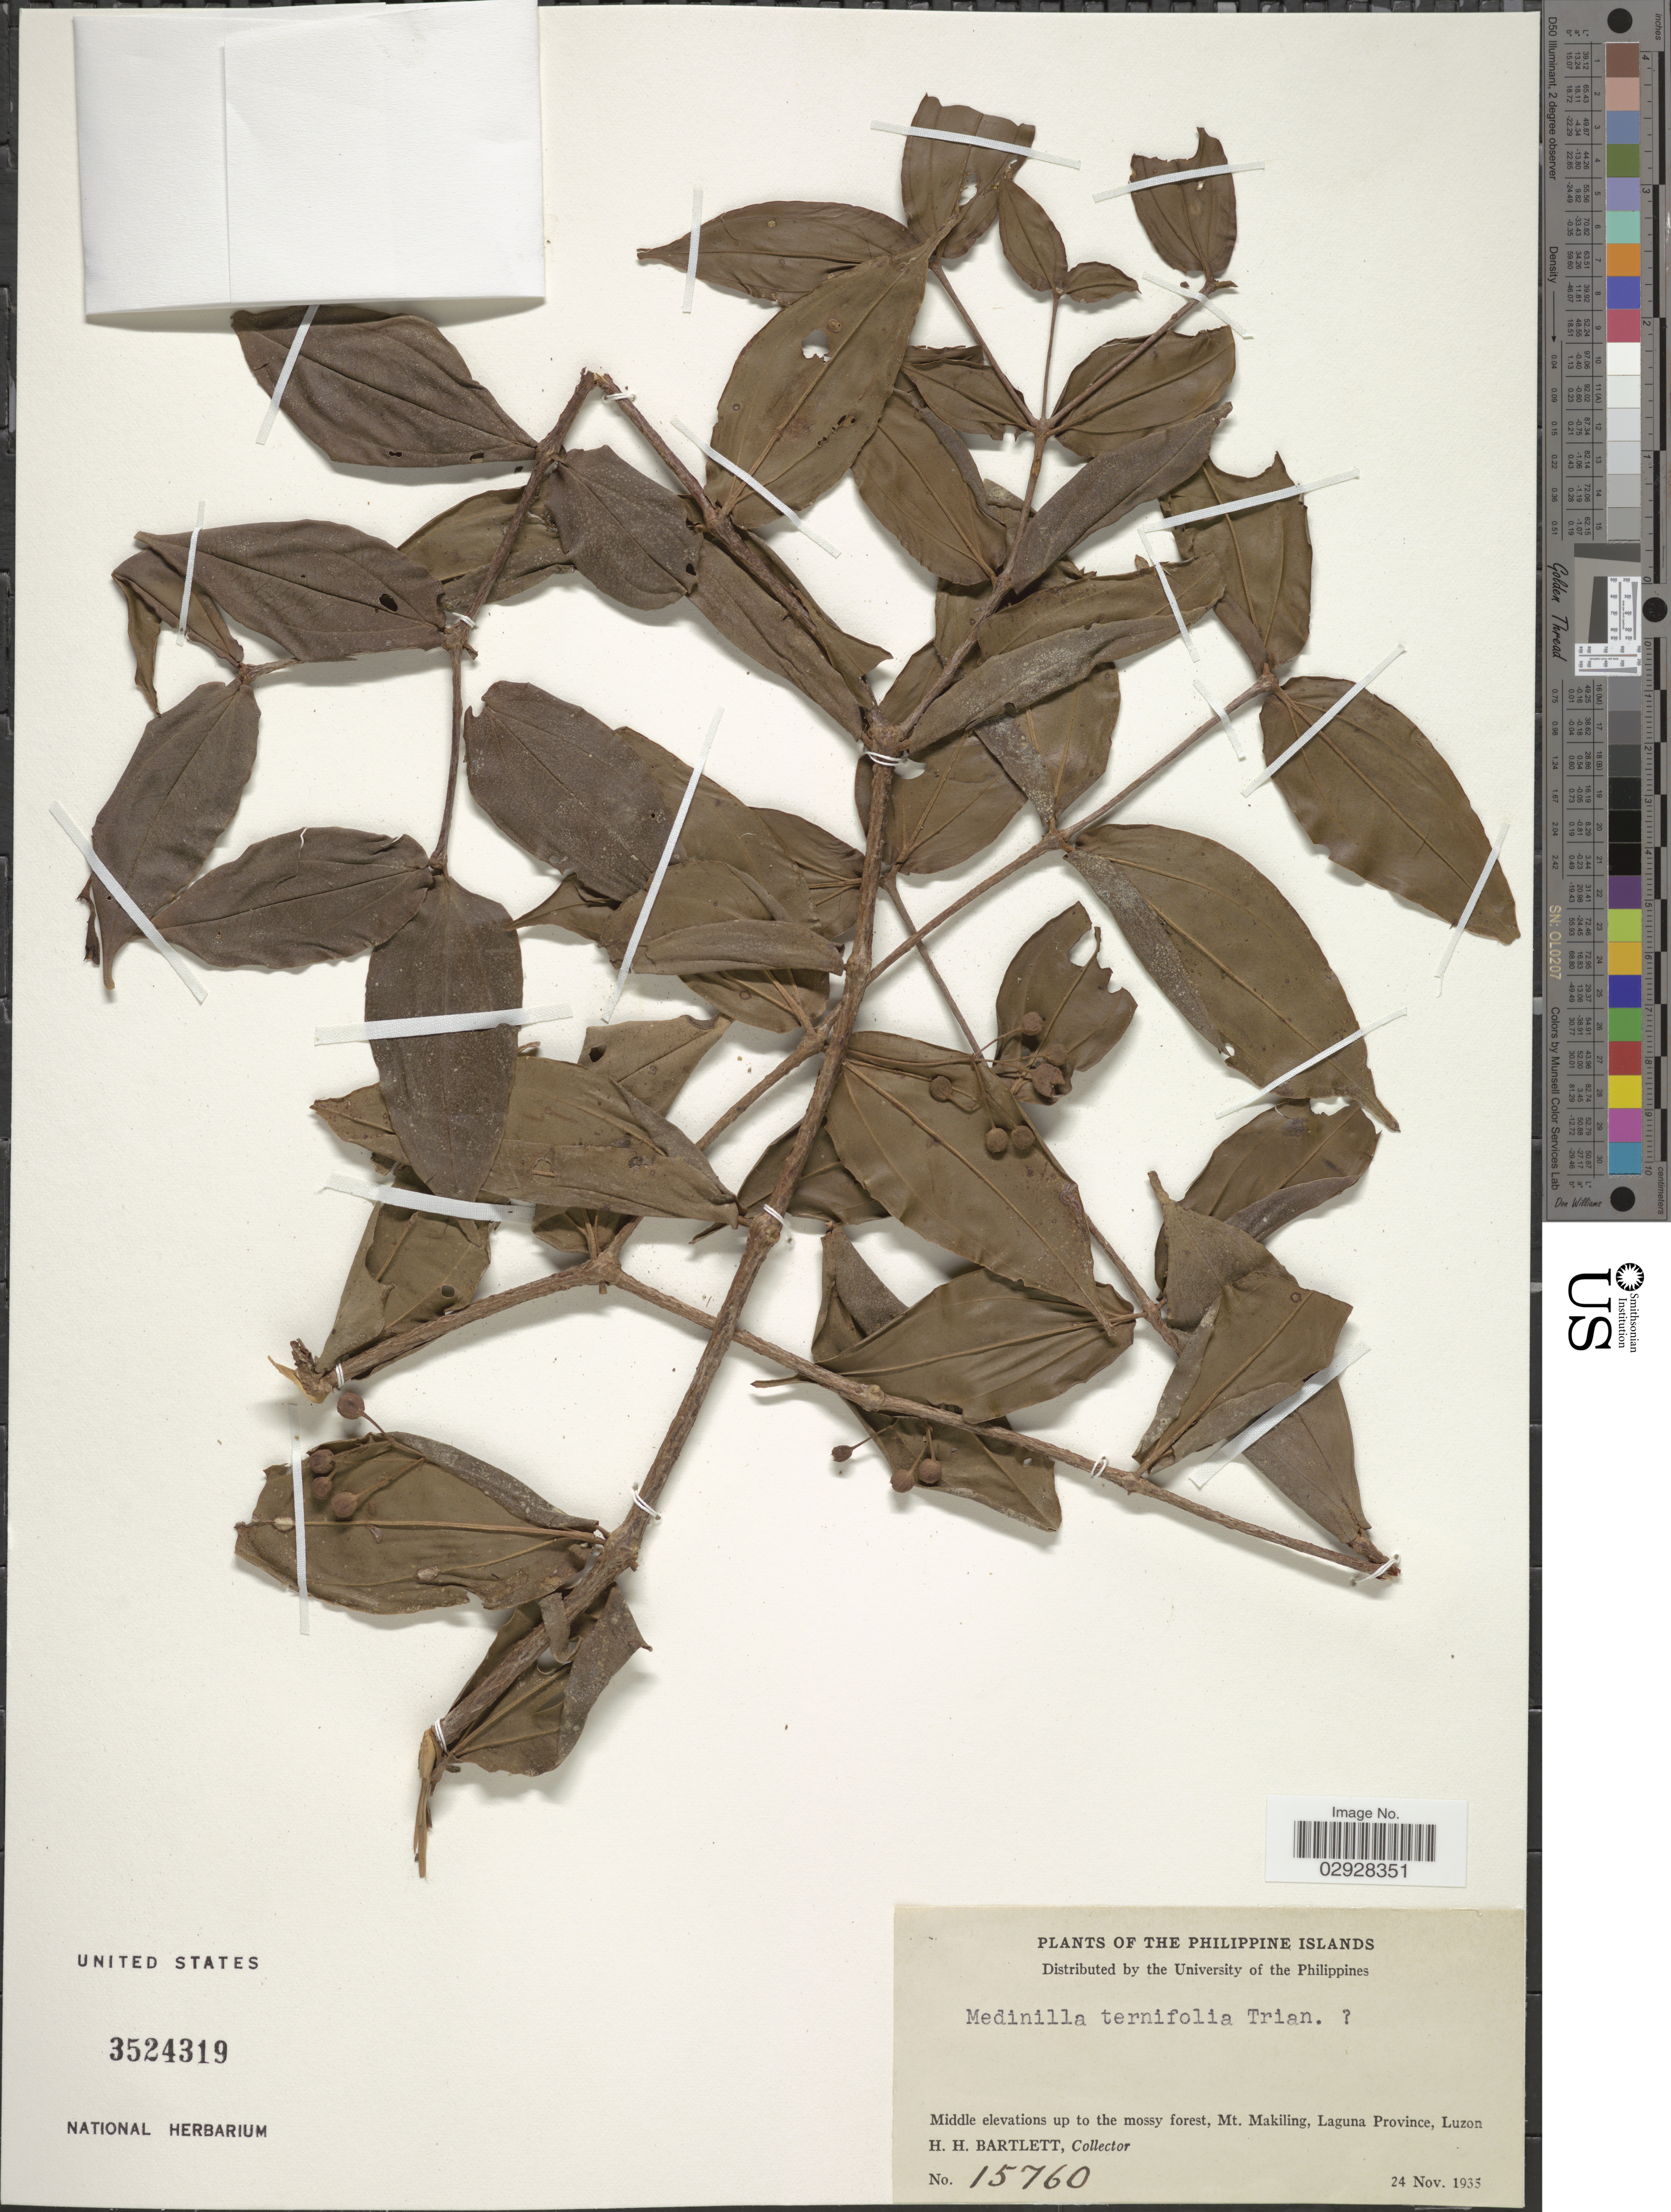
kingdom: Plantae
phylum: Tracheophyta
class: Magnoliopsida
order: Myrtales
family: Melastomataceae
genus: Medinilla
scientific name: Medinilla ternifolia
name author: Triana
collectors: H. H. Bartlett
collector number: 15760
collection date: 1935-11-24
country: Philippines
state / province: Calabarzon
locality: Phillippine Islands. Middle elevations up to the mossy forest, Mt. Makiling, Laguna Province, Luzon.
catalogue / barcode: US 3524319